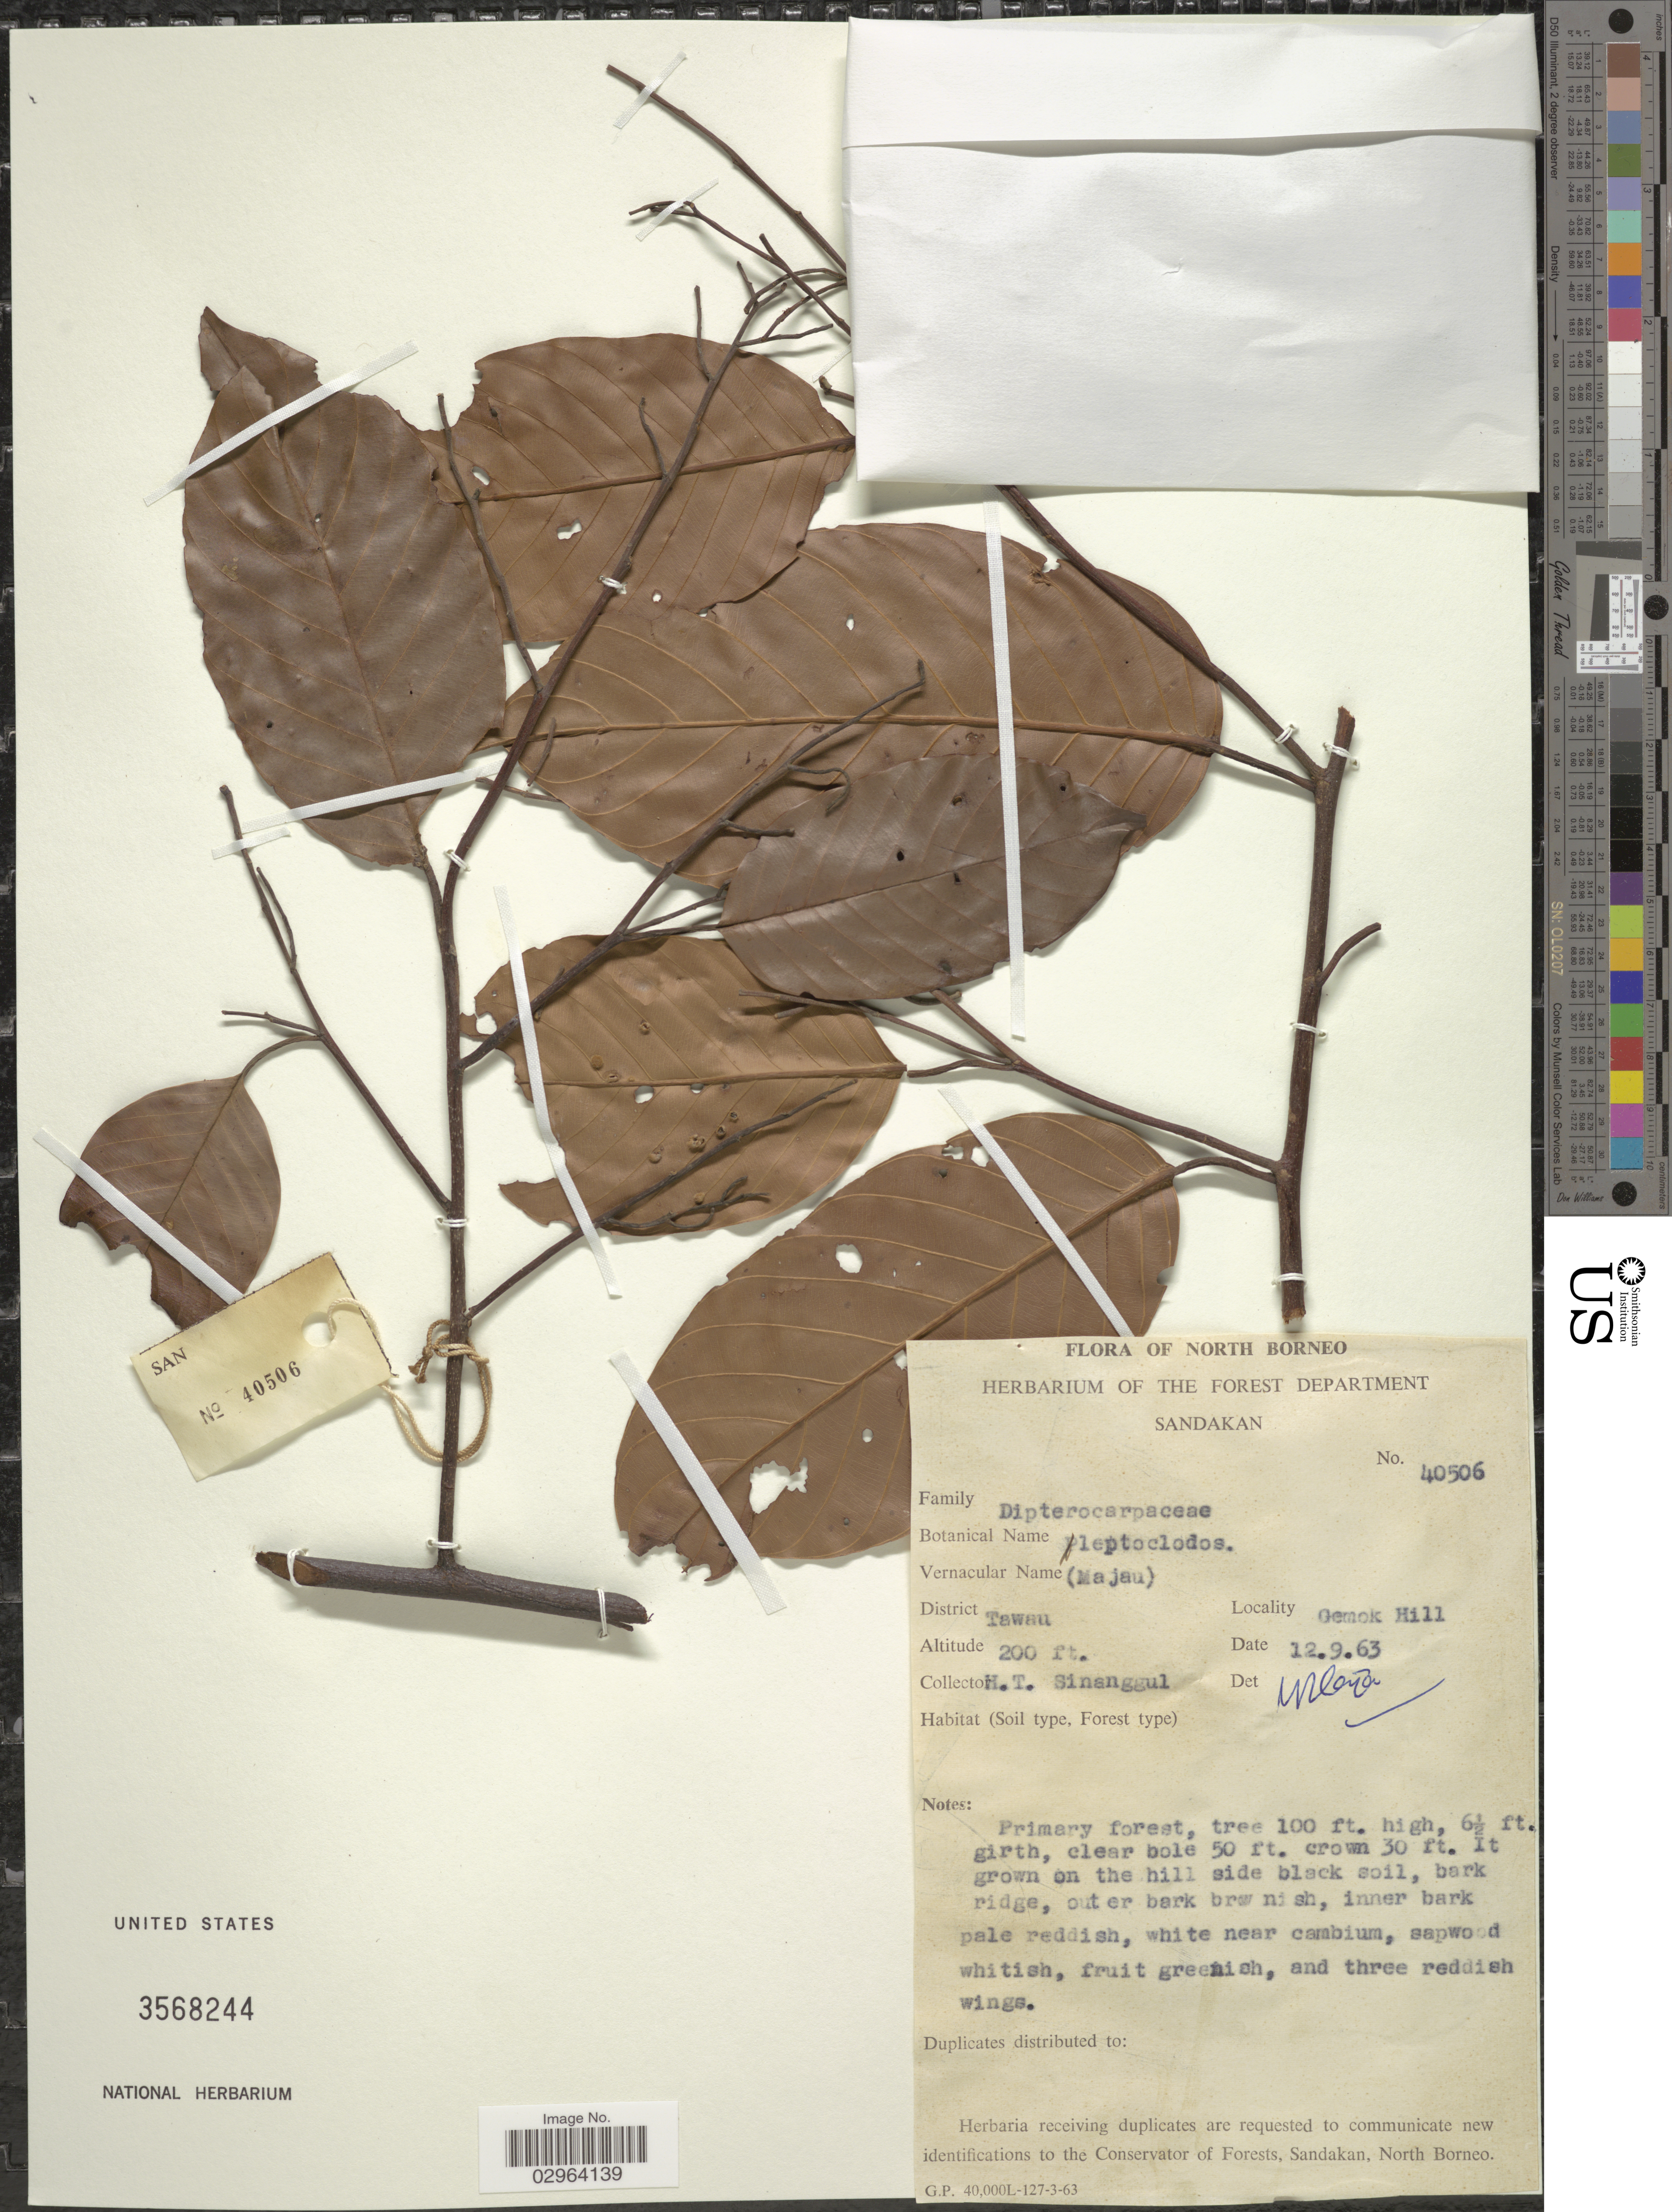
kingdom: Plantae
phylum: Tracheophyta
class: Magnoliopsida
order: Malvales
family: Dipterocarpaceae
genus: Rubroshorea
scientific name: Rubroshorea johorensis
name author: (Foxw.) P.S. Ashton & J. Heck.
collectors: H. Sinanggol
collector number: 40506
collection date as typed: Transcribed d/m/y: 12/9/63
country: Malaysia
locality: North Borneo. District Tawau. Gemok Hill.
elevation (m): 61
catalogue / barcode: US 3568244